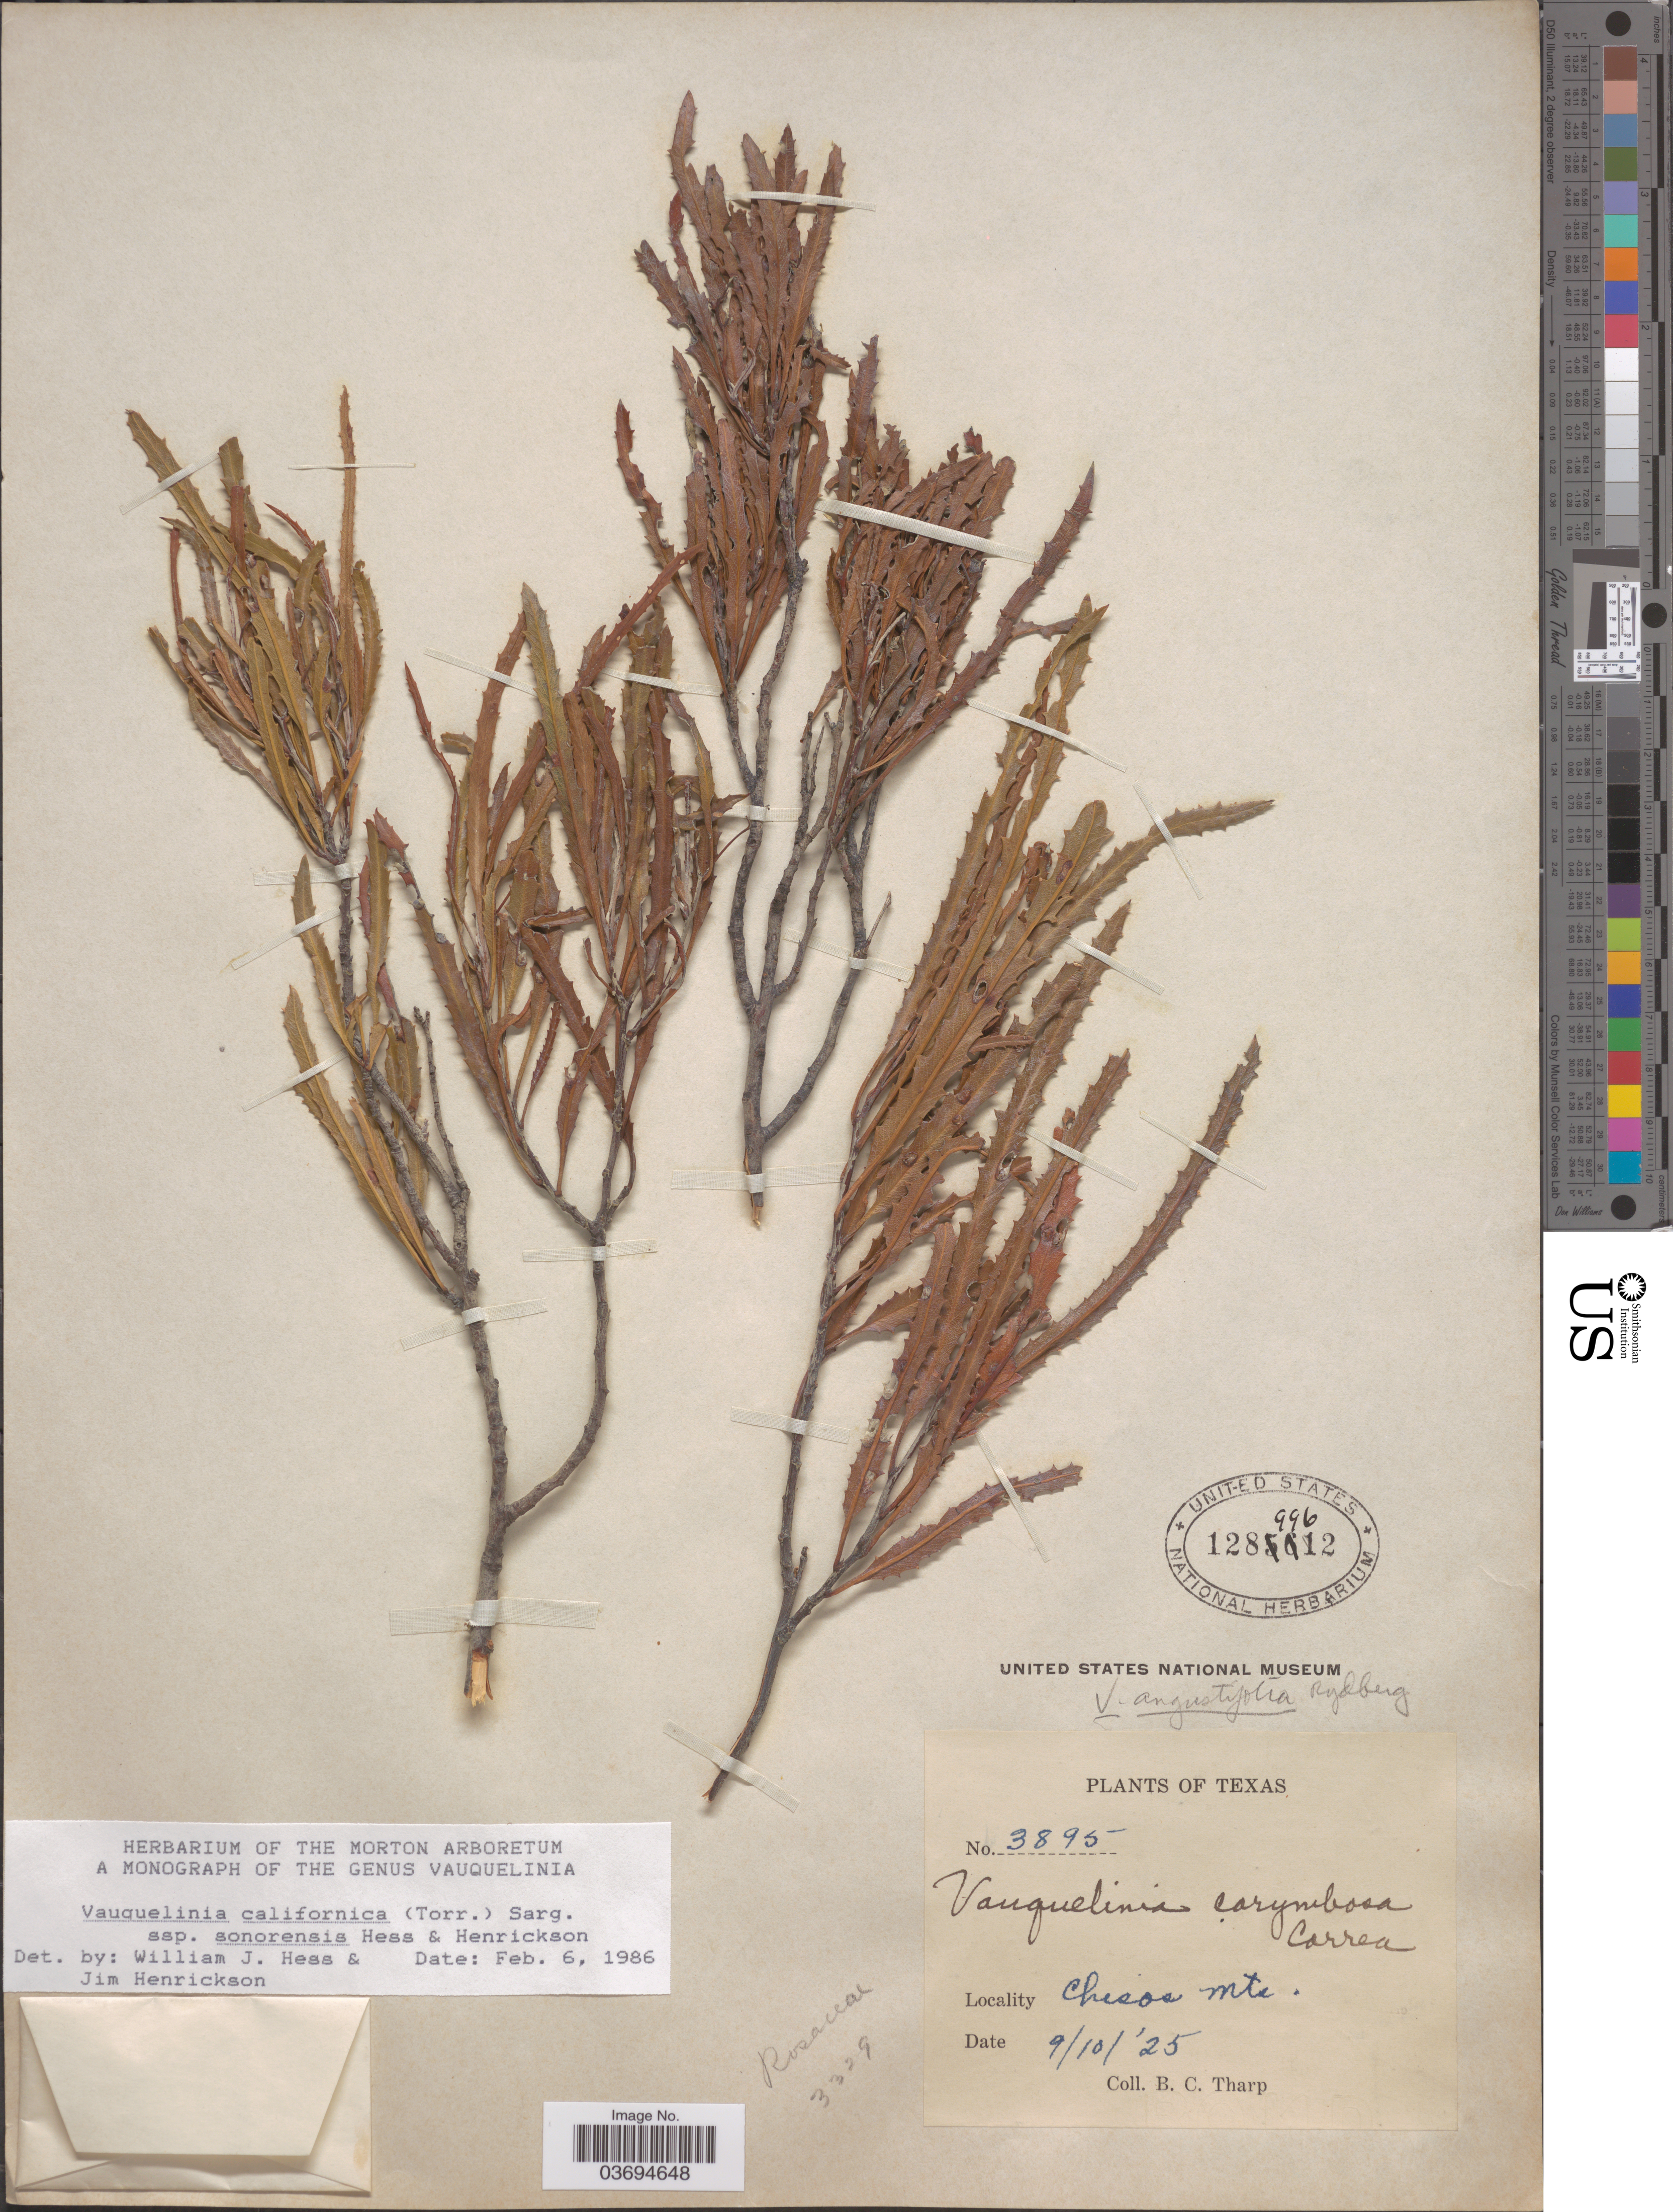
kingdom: Plantae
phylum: Tracheophyta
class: Magnoliopsida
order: Rosales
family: Rosaceae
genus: Vauquelinia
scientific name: Vauquelinia californica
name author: (Torr.) Sarg.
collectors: B. C. Tharp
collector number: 3895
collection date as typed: Transcribed d/m/y: 10/9/25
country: United States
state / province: Texas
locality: Chisos Mts.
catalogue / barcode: US 1289962